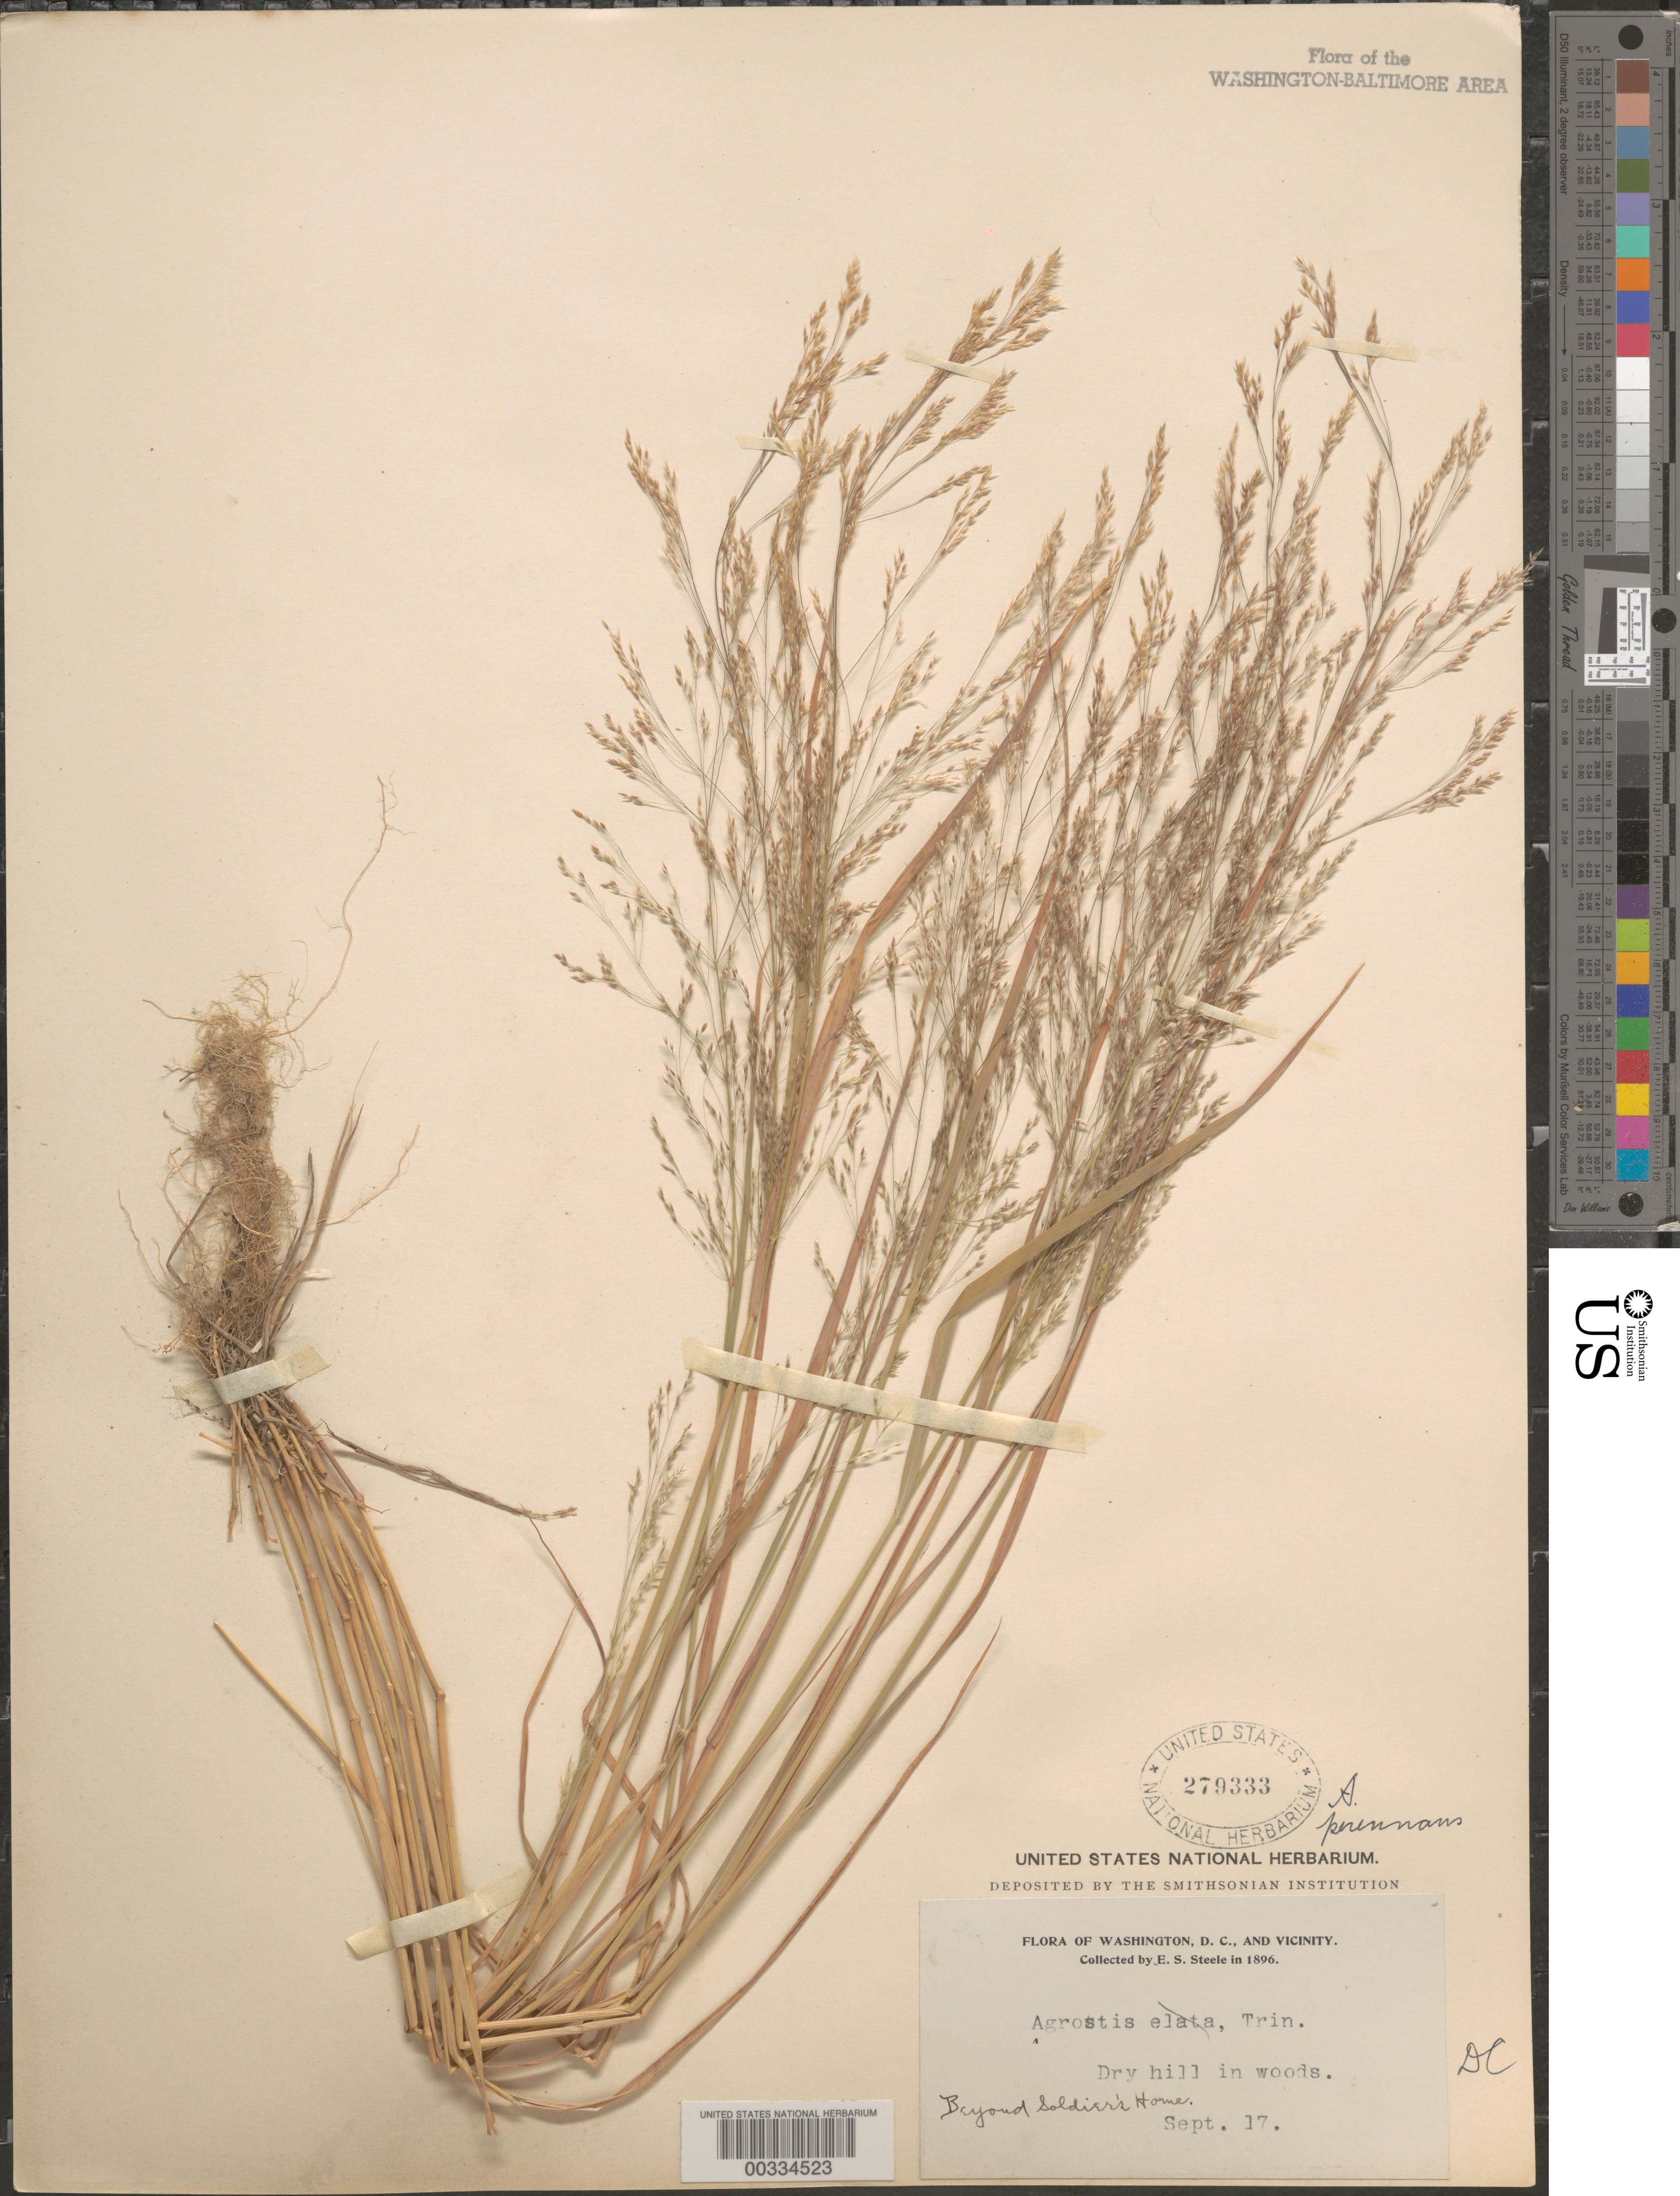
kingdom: Plantae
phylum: Tracheophyta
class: Liliopsida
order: Poales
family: Poaceae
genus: Agrostis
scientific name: Agrostis perennans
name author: (Walter) Tuck.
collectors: E. Steele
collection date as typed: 17 Sep 1896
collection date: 1896-09-17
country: United States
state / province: District of Columbia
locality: Beyond Soldiers Home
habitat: Dry hill in woods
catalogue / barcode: US 279333